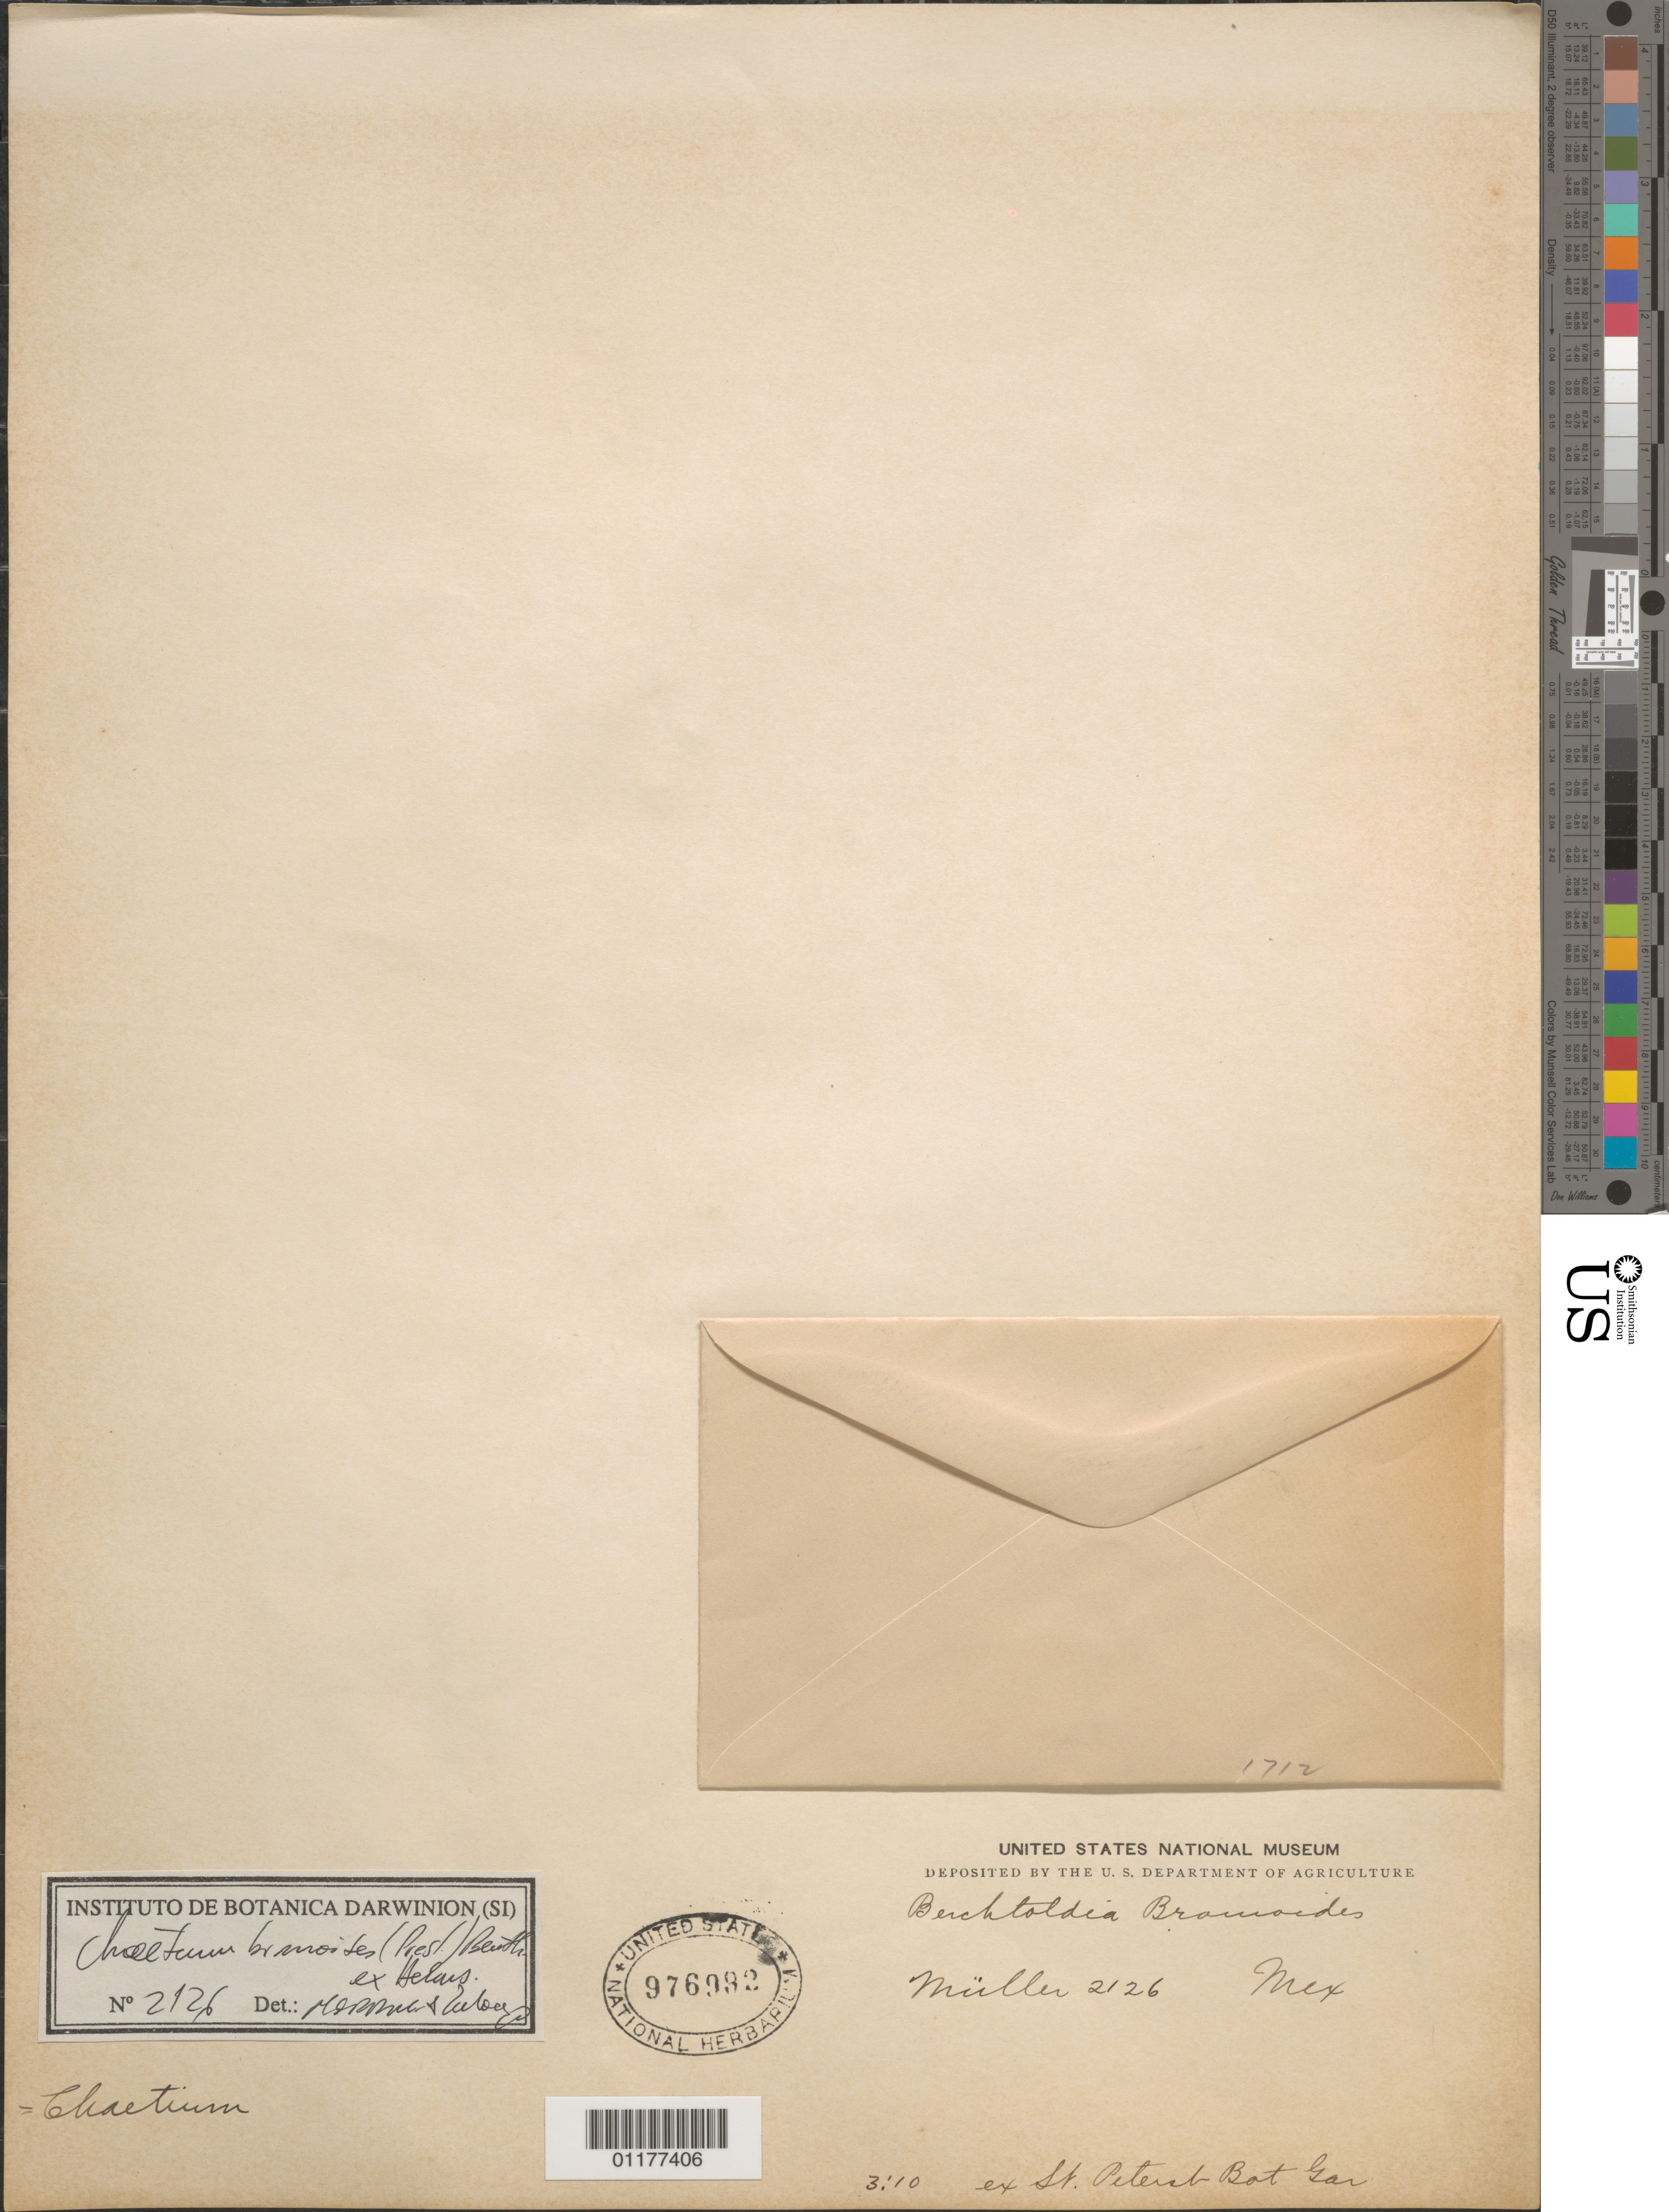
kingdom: Plantae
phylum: Tracheophyta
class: Liliopsida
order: Poales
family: Poaceae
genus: Chaetium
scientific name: Chaetium bromoides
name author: (J. Presl) Benth. ex Hemsl.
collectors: -. Mueller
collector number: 2126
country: Mexico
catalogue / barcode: US 976992